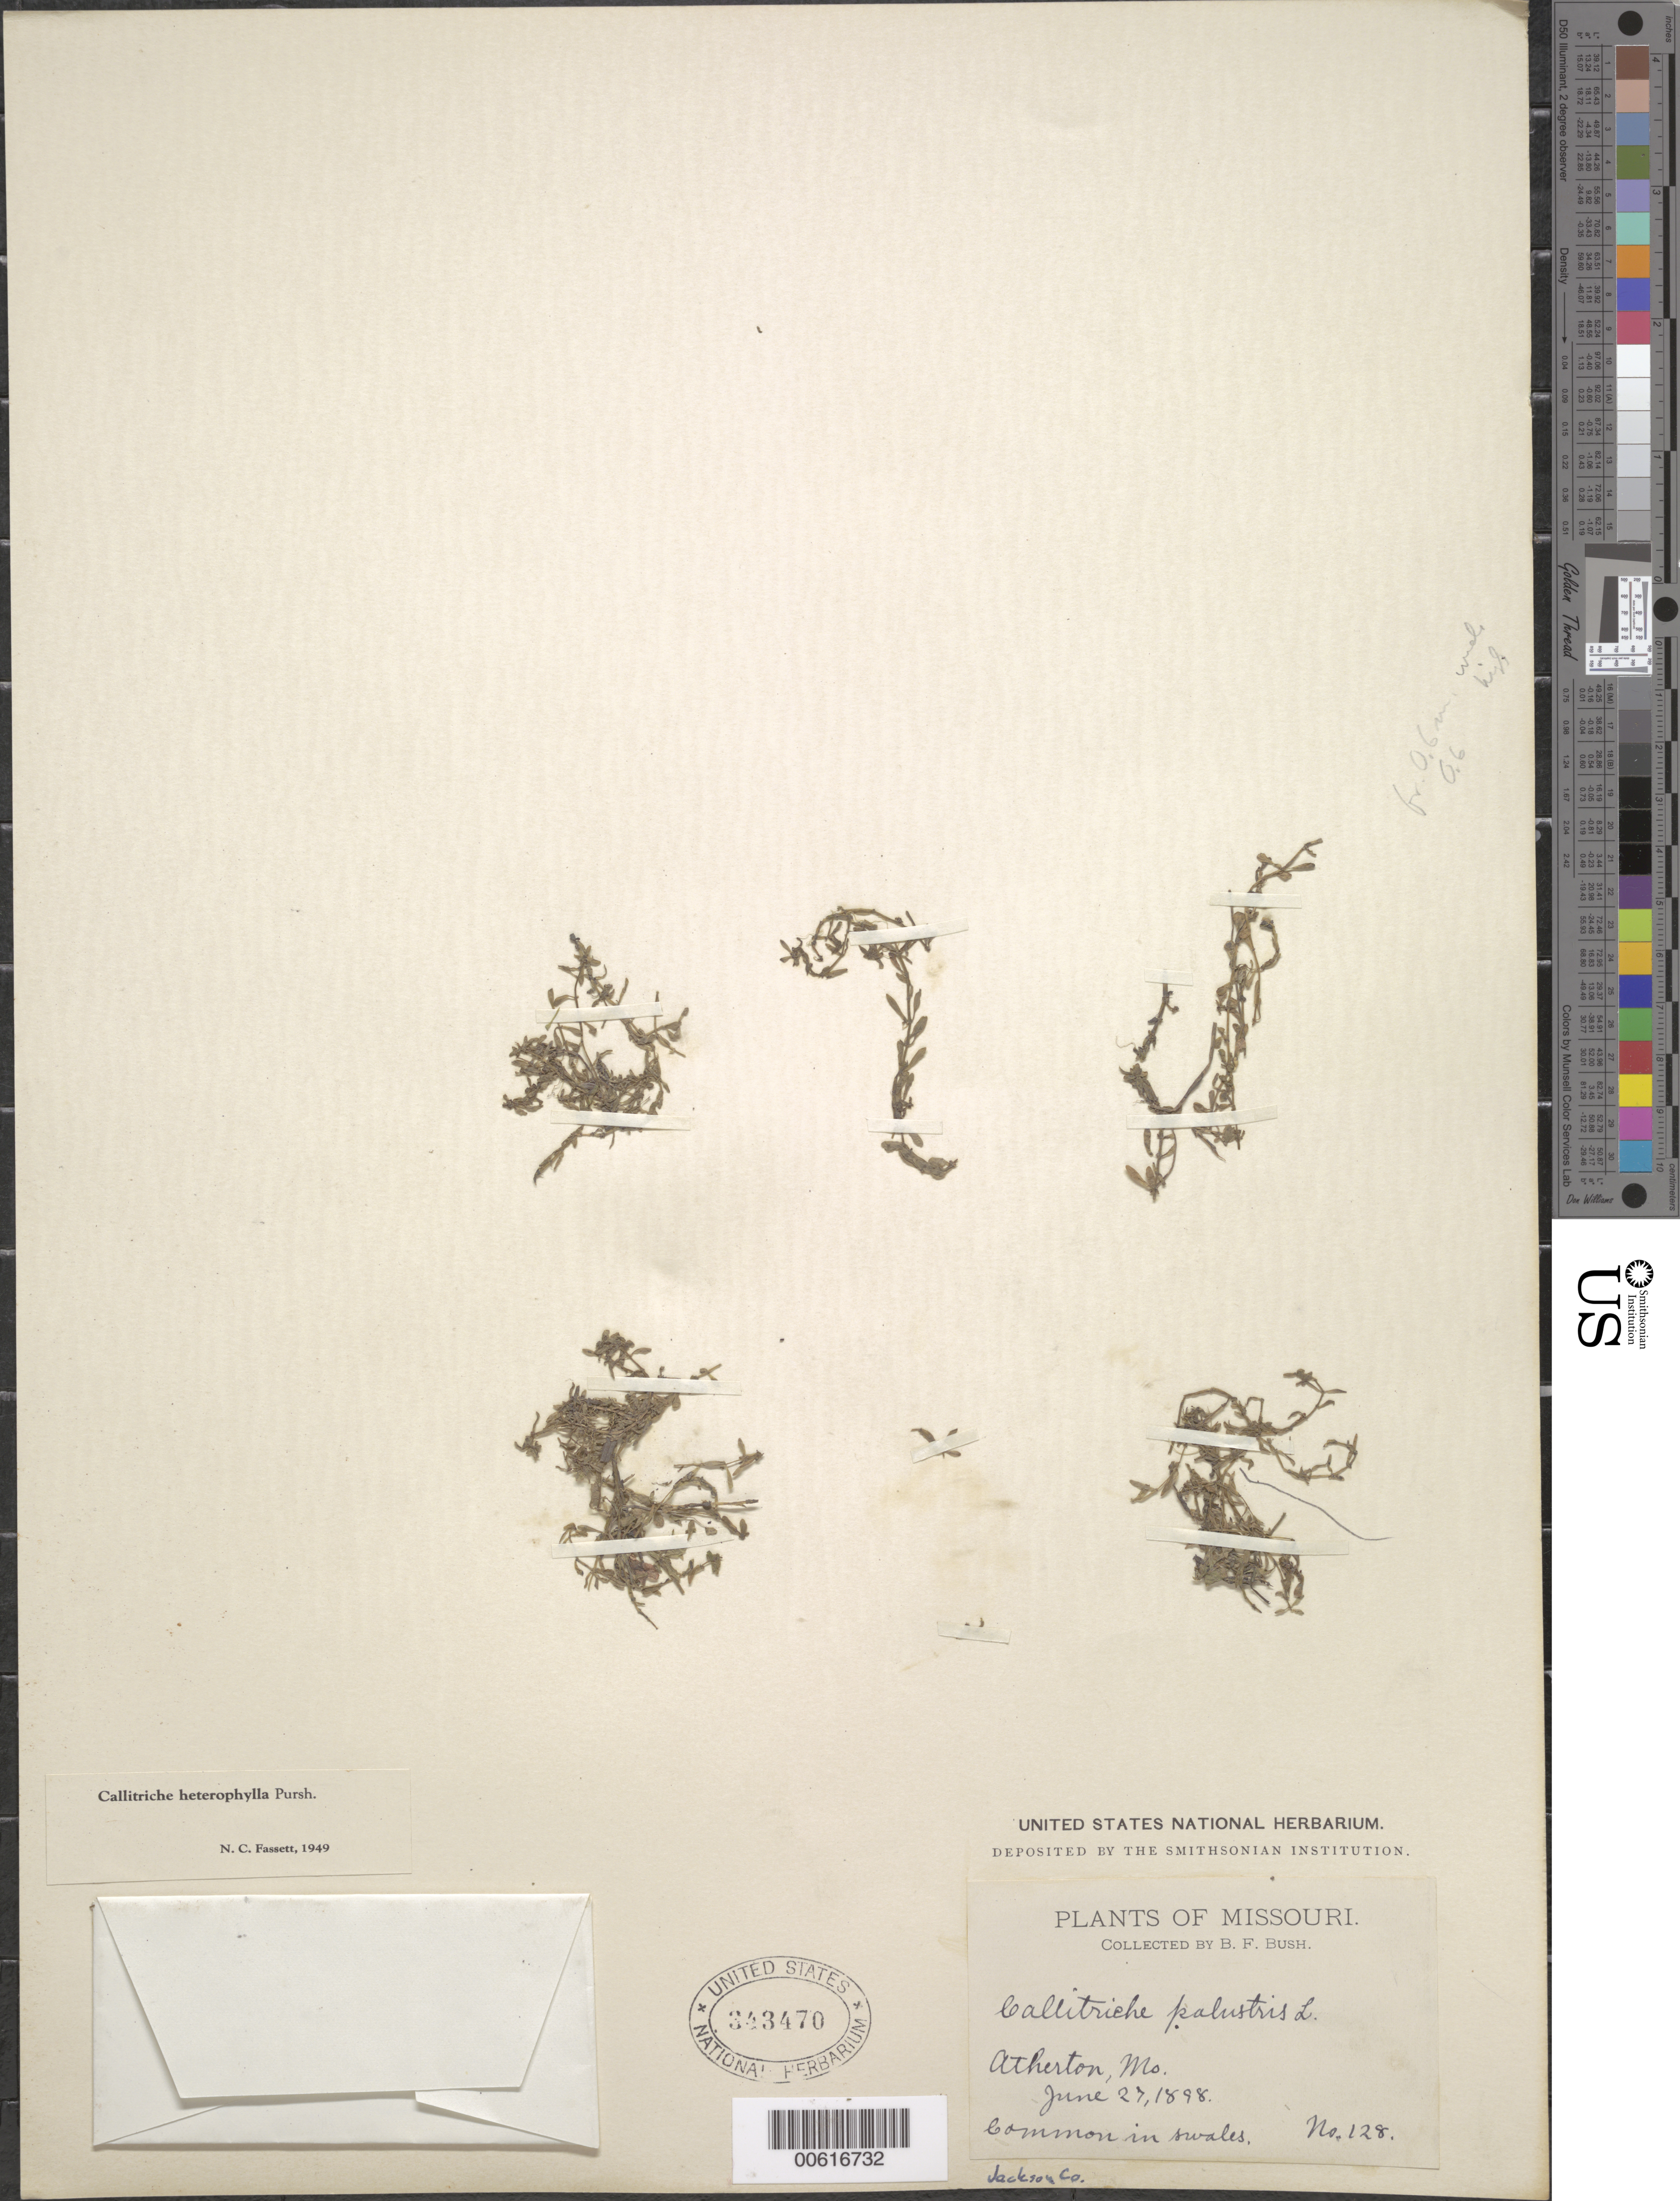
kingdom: Plantae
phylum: Tracheophyta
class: Magnoliopsida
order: Lamiales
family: Plantaginaceae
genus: Callitriche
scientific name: Callitriche heterophylla Pursh emend. Darby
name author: Pursh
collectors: B. F. Bush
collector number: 128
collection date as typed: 27 Jun 1898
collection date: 1898-06-27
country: United States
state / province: Missouri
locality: Atherton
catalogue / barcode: US 343470